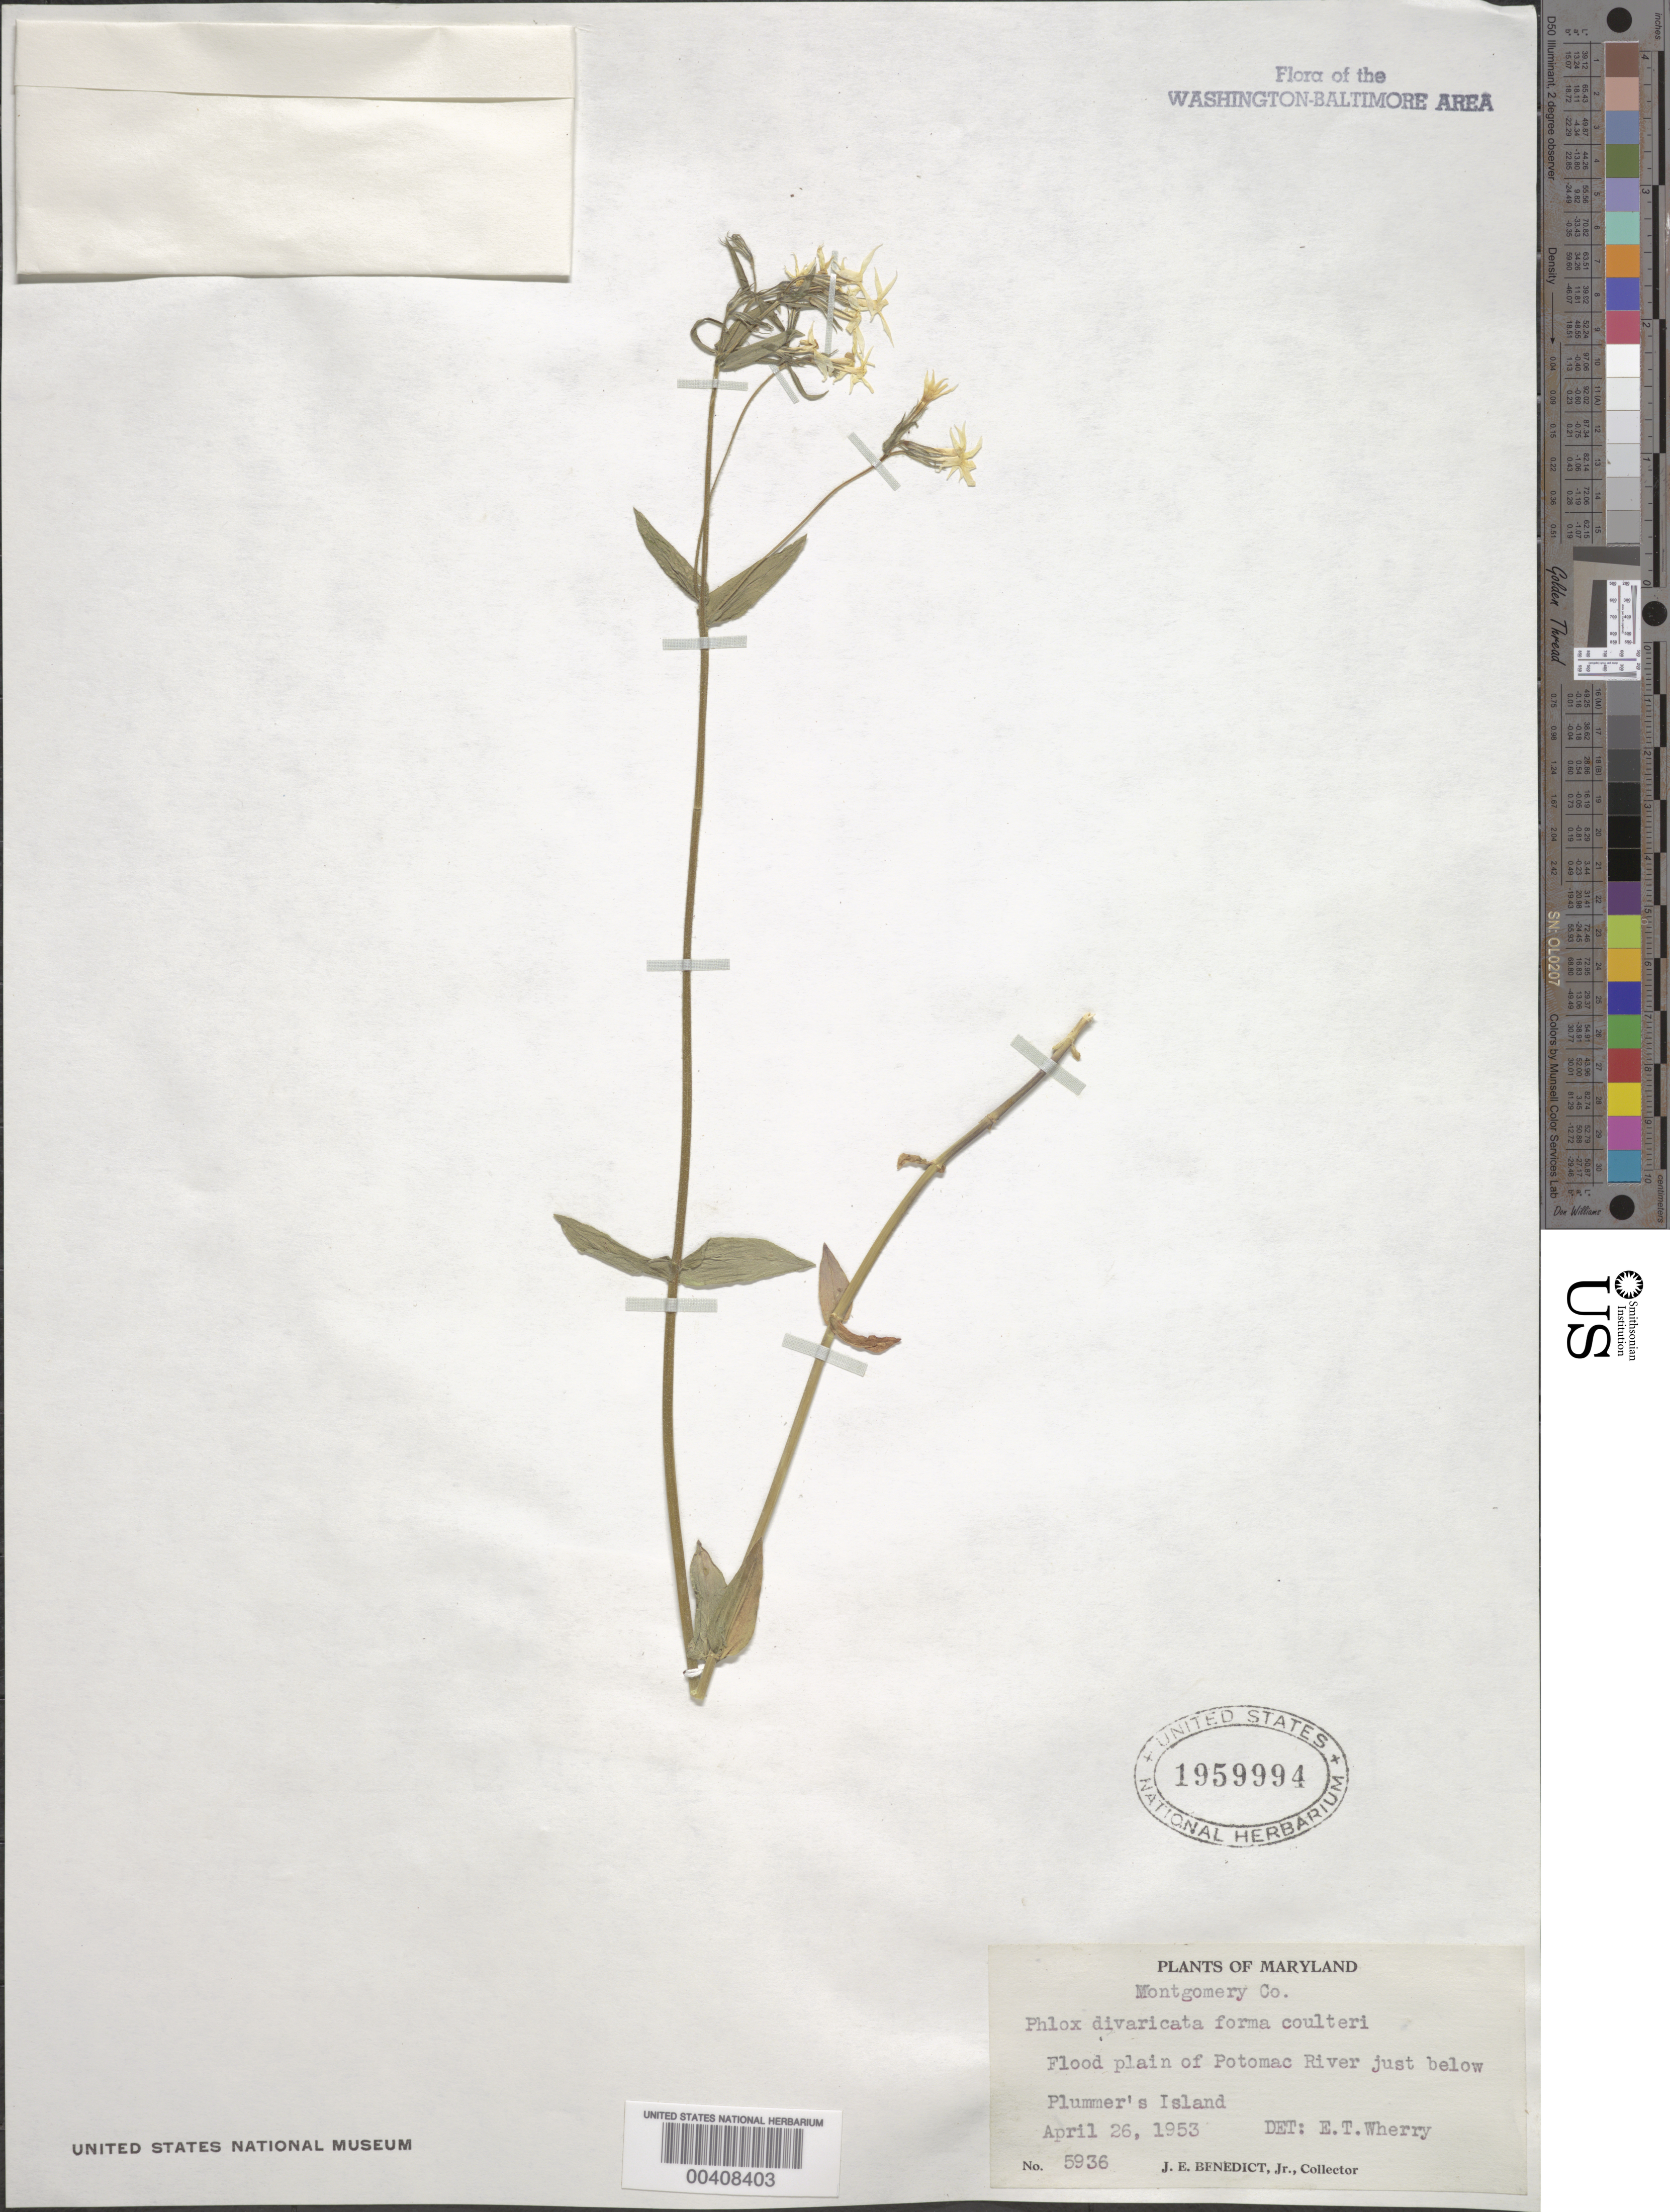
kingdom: Plantae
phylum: Tracheophyta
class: Magnoliopsida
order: Ericales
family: Polemoniaceae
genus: Phlox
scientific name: Phlox divaricata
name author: L.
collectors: J. E. Benedict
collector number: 5936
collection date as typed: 26 Apr 1953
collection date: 1953-04-26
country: United States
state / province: Maryland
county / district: Montgomery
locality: Potomac River just below Plummer's Island C. & O. Canal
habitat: Flood plain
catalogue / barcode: US 1959994